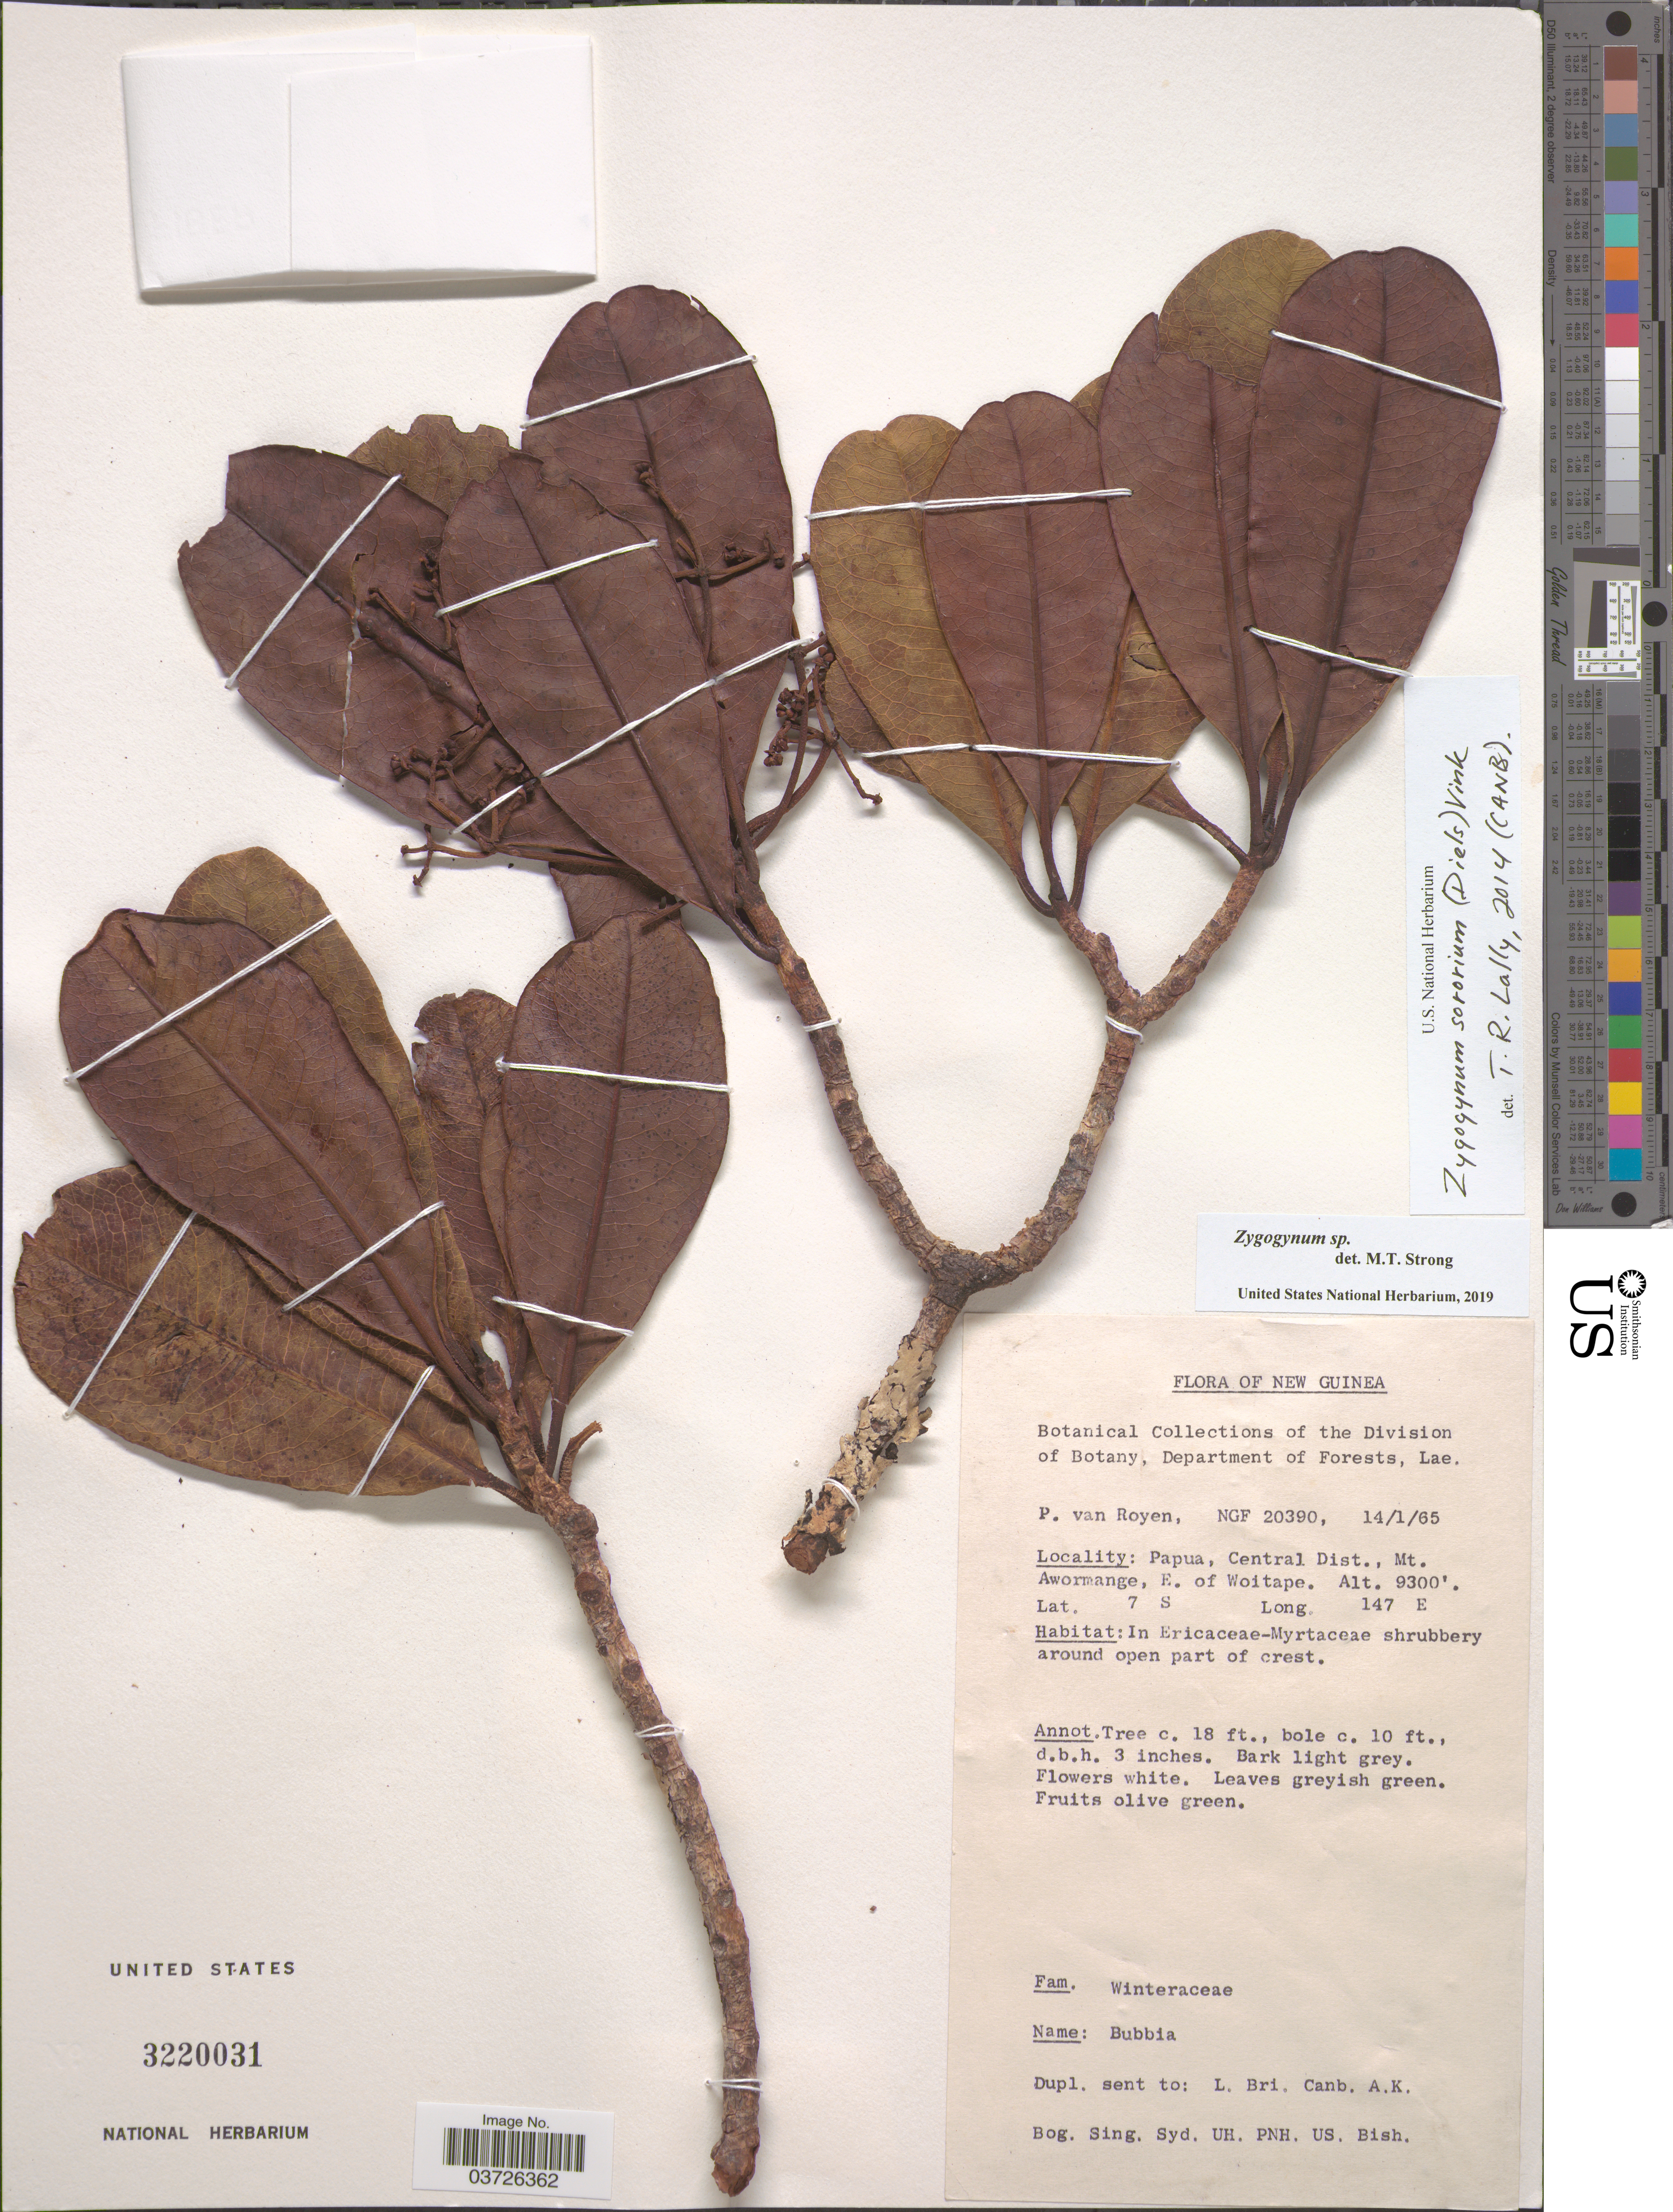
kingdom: Plantae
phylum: Tracheophyta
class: Magnoliopsida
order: Canellales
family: Winteraceae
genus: Zygogynum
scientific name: Zygogynum sororium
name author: (Diels) Vink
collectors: P. van Royen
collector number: NGF 20390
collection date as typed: Transcribed d/m/y: 14/1/65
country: Papua New Guinea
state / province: Central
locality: New Guinea. Papua, Central Dist, Mt. Awormange, E. of Woitape.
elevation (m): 2835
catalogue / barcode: US 3220031